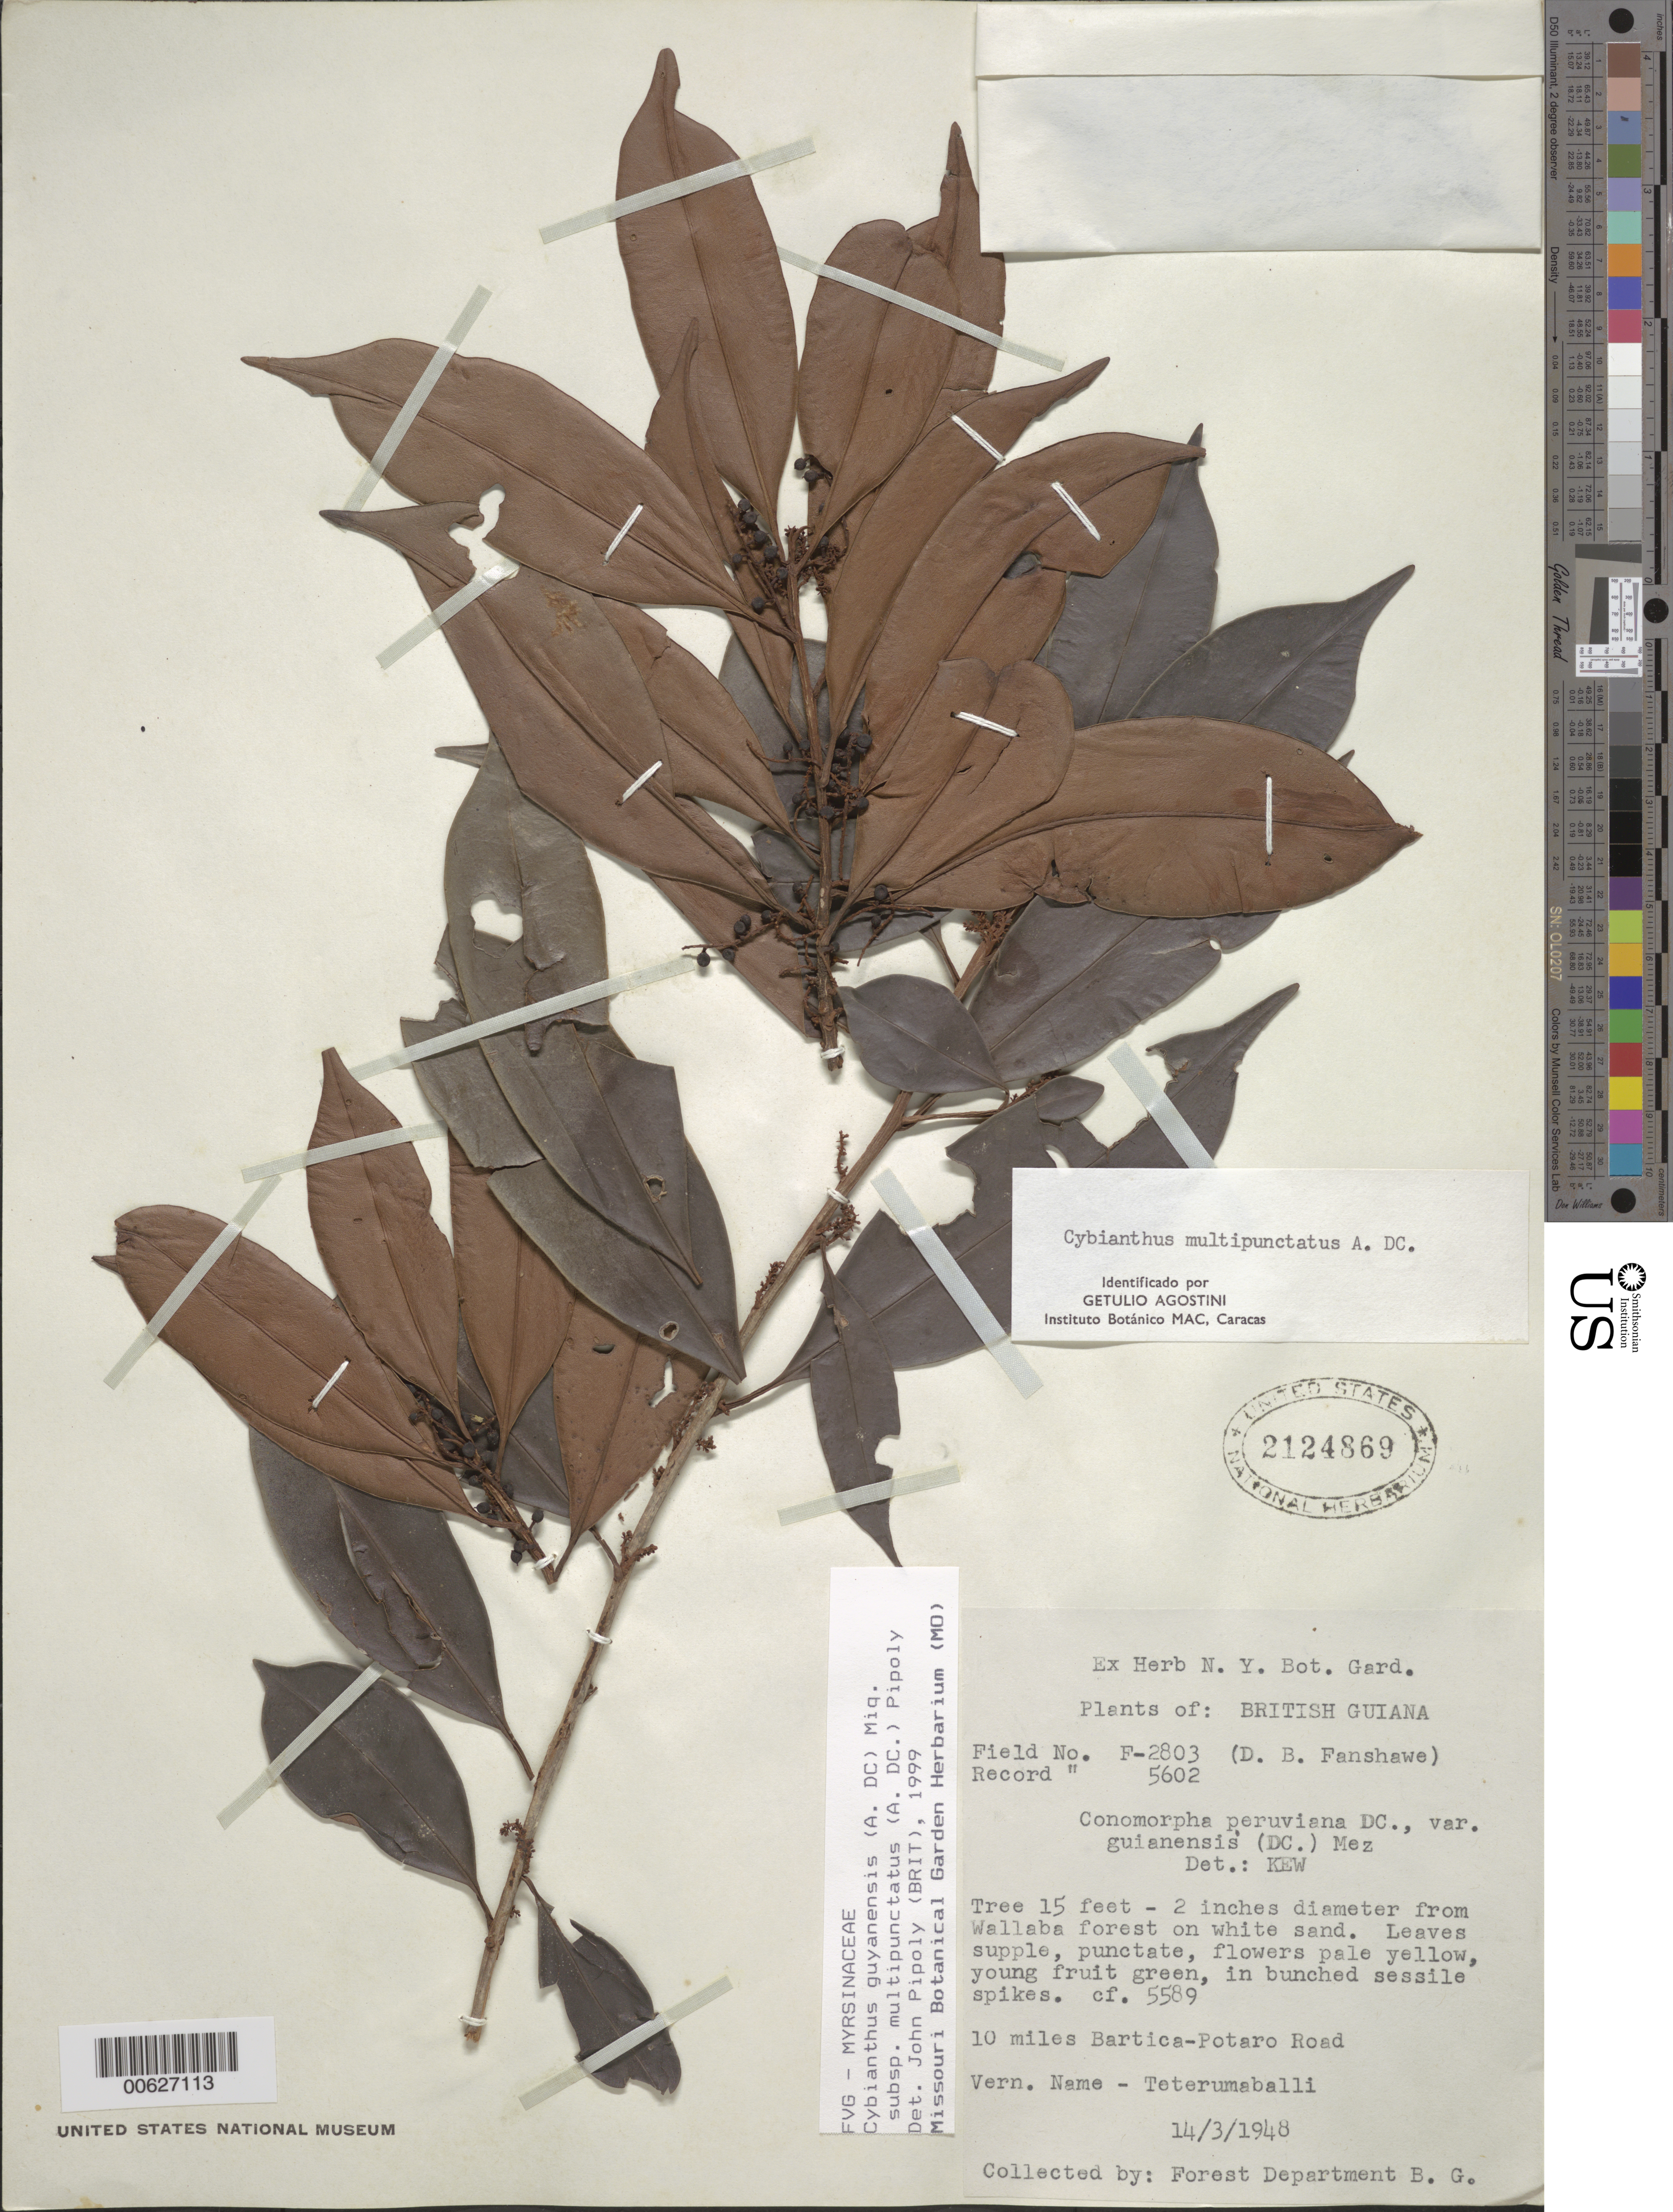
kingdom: Plantae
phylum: Tracheophyta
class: Magnoliopsida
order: Ericales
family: Primulaceae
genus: Cybianthus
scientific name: Cybianthus guyanensis subsp. multipunctatus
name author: (A. DC.) Pipoly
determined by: Pipoly, J. J., III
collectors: Forest Dept. B. G. & British Guiana Forestry Dept.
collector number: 5602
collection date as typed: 14-Mar-48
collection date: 1948-03-14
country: Guyana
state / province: Cuyuni-Mazaruni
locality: Bartica-Potaro Road, mile 10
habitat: Wallaba forest on white sand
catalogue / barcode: US 2124869